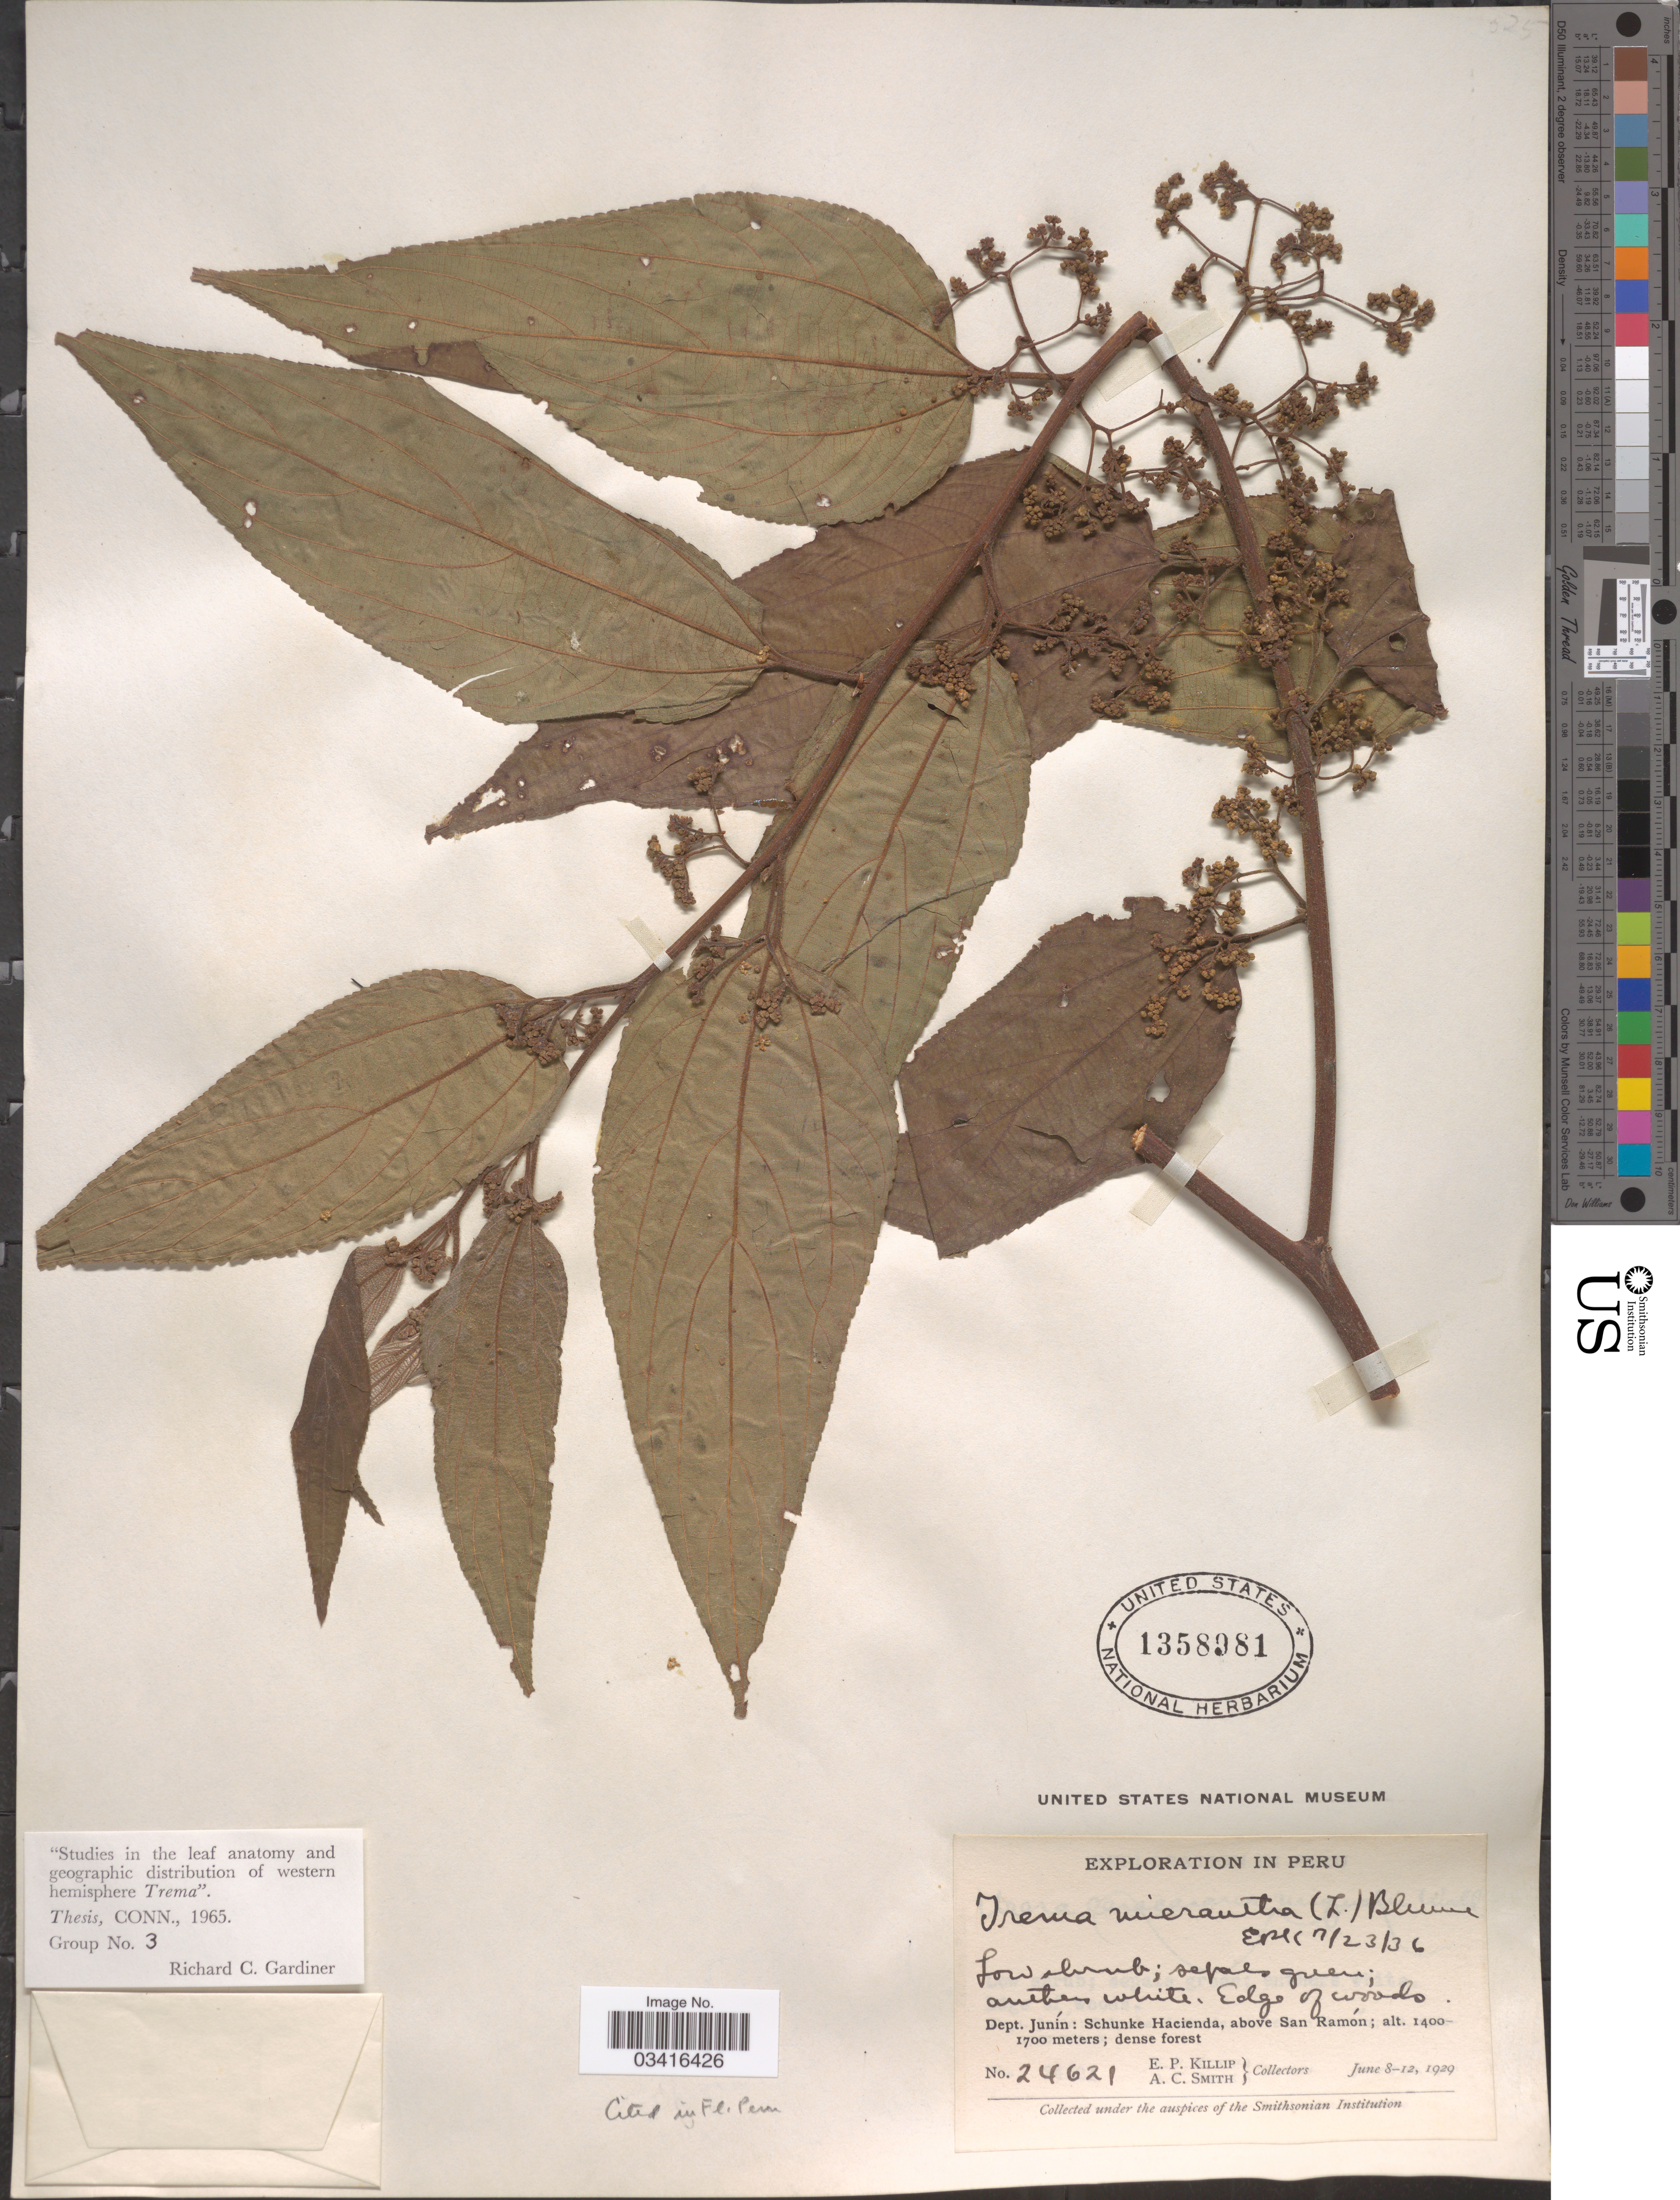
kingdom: Plantae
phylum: Tracheophyta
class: Magnoliopsida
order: Rosales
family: Cannabaceae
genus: Trema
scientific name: Trema micranthum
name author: (L.) Blume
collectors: E. P. Killip & A. C. Smith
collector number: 24621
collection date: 1929-06-08/1929-06-12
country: Peru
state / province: Junín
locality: Dept. Junín: Schunke Hacienda, above San Ramón.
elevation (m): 1400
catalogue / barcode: US 1358981